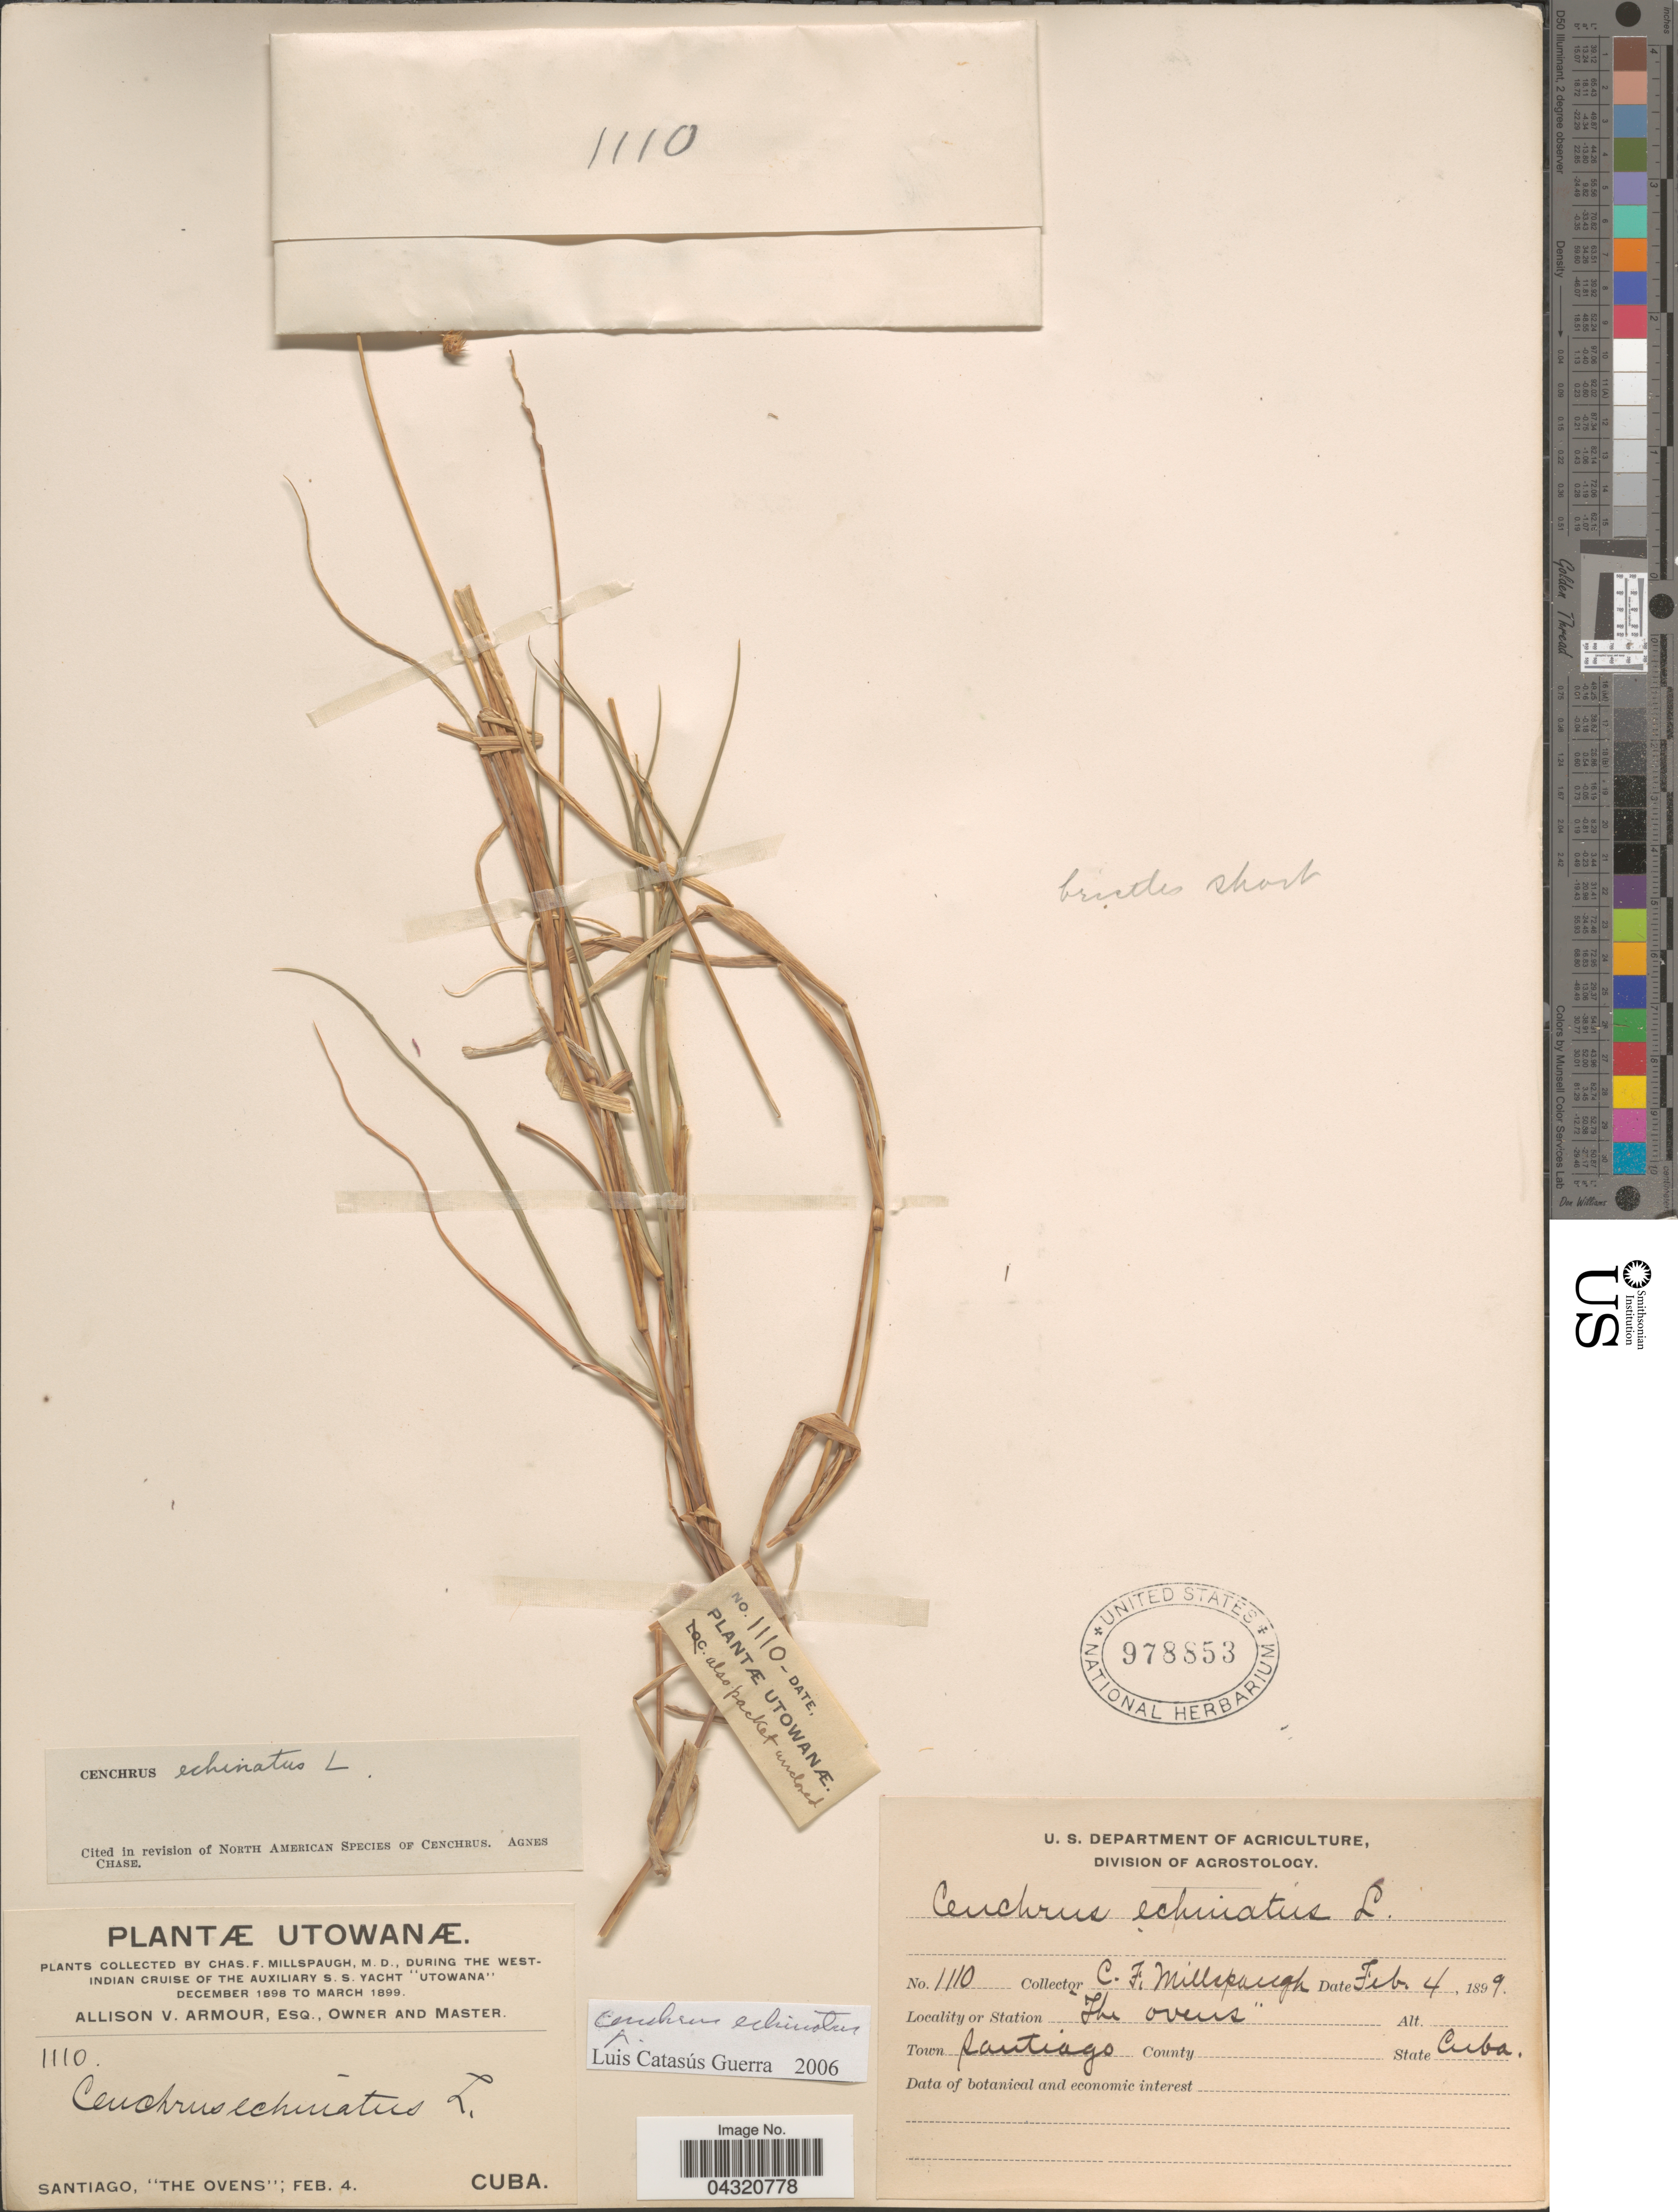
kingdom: Plantae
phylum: Tracheophyta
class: Liliopsida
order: Poales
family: Poaceae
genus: Cenchrus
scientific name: Cenchrus echinatus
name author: L.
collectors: C. F. Millspaugh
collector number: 1110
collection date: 1899-02-04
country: Cuba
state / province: Santiago de Cuba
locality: Santiago, "The Ovens".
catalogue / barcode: US 978853